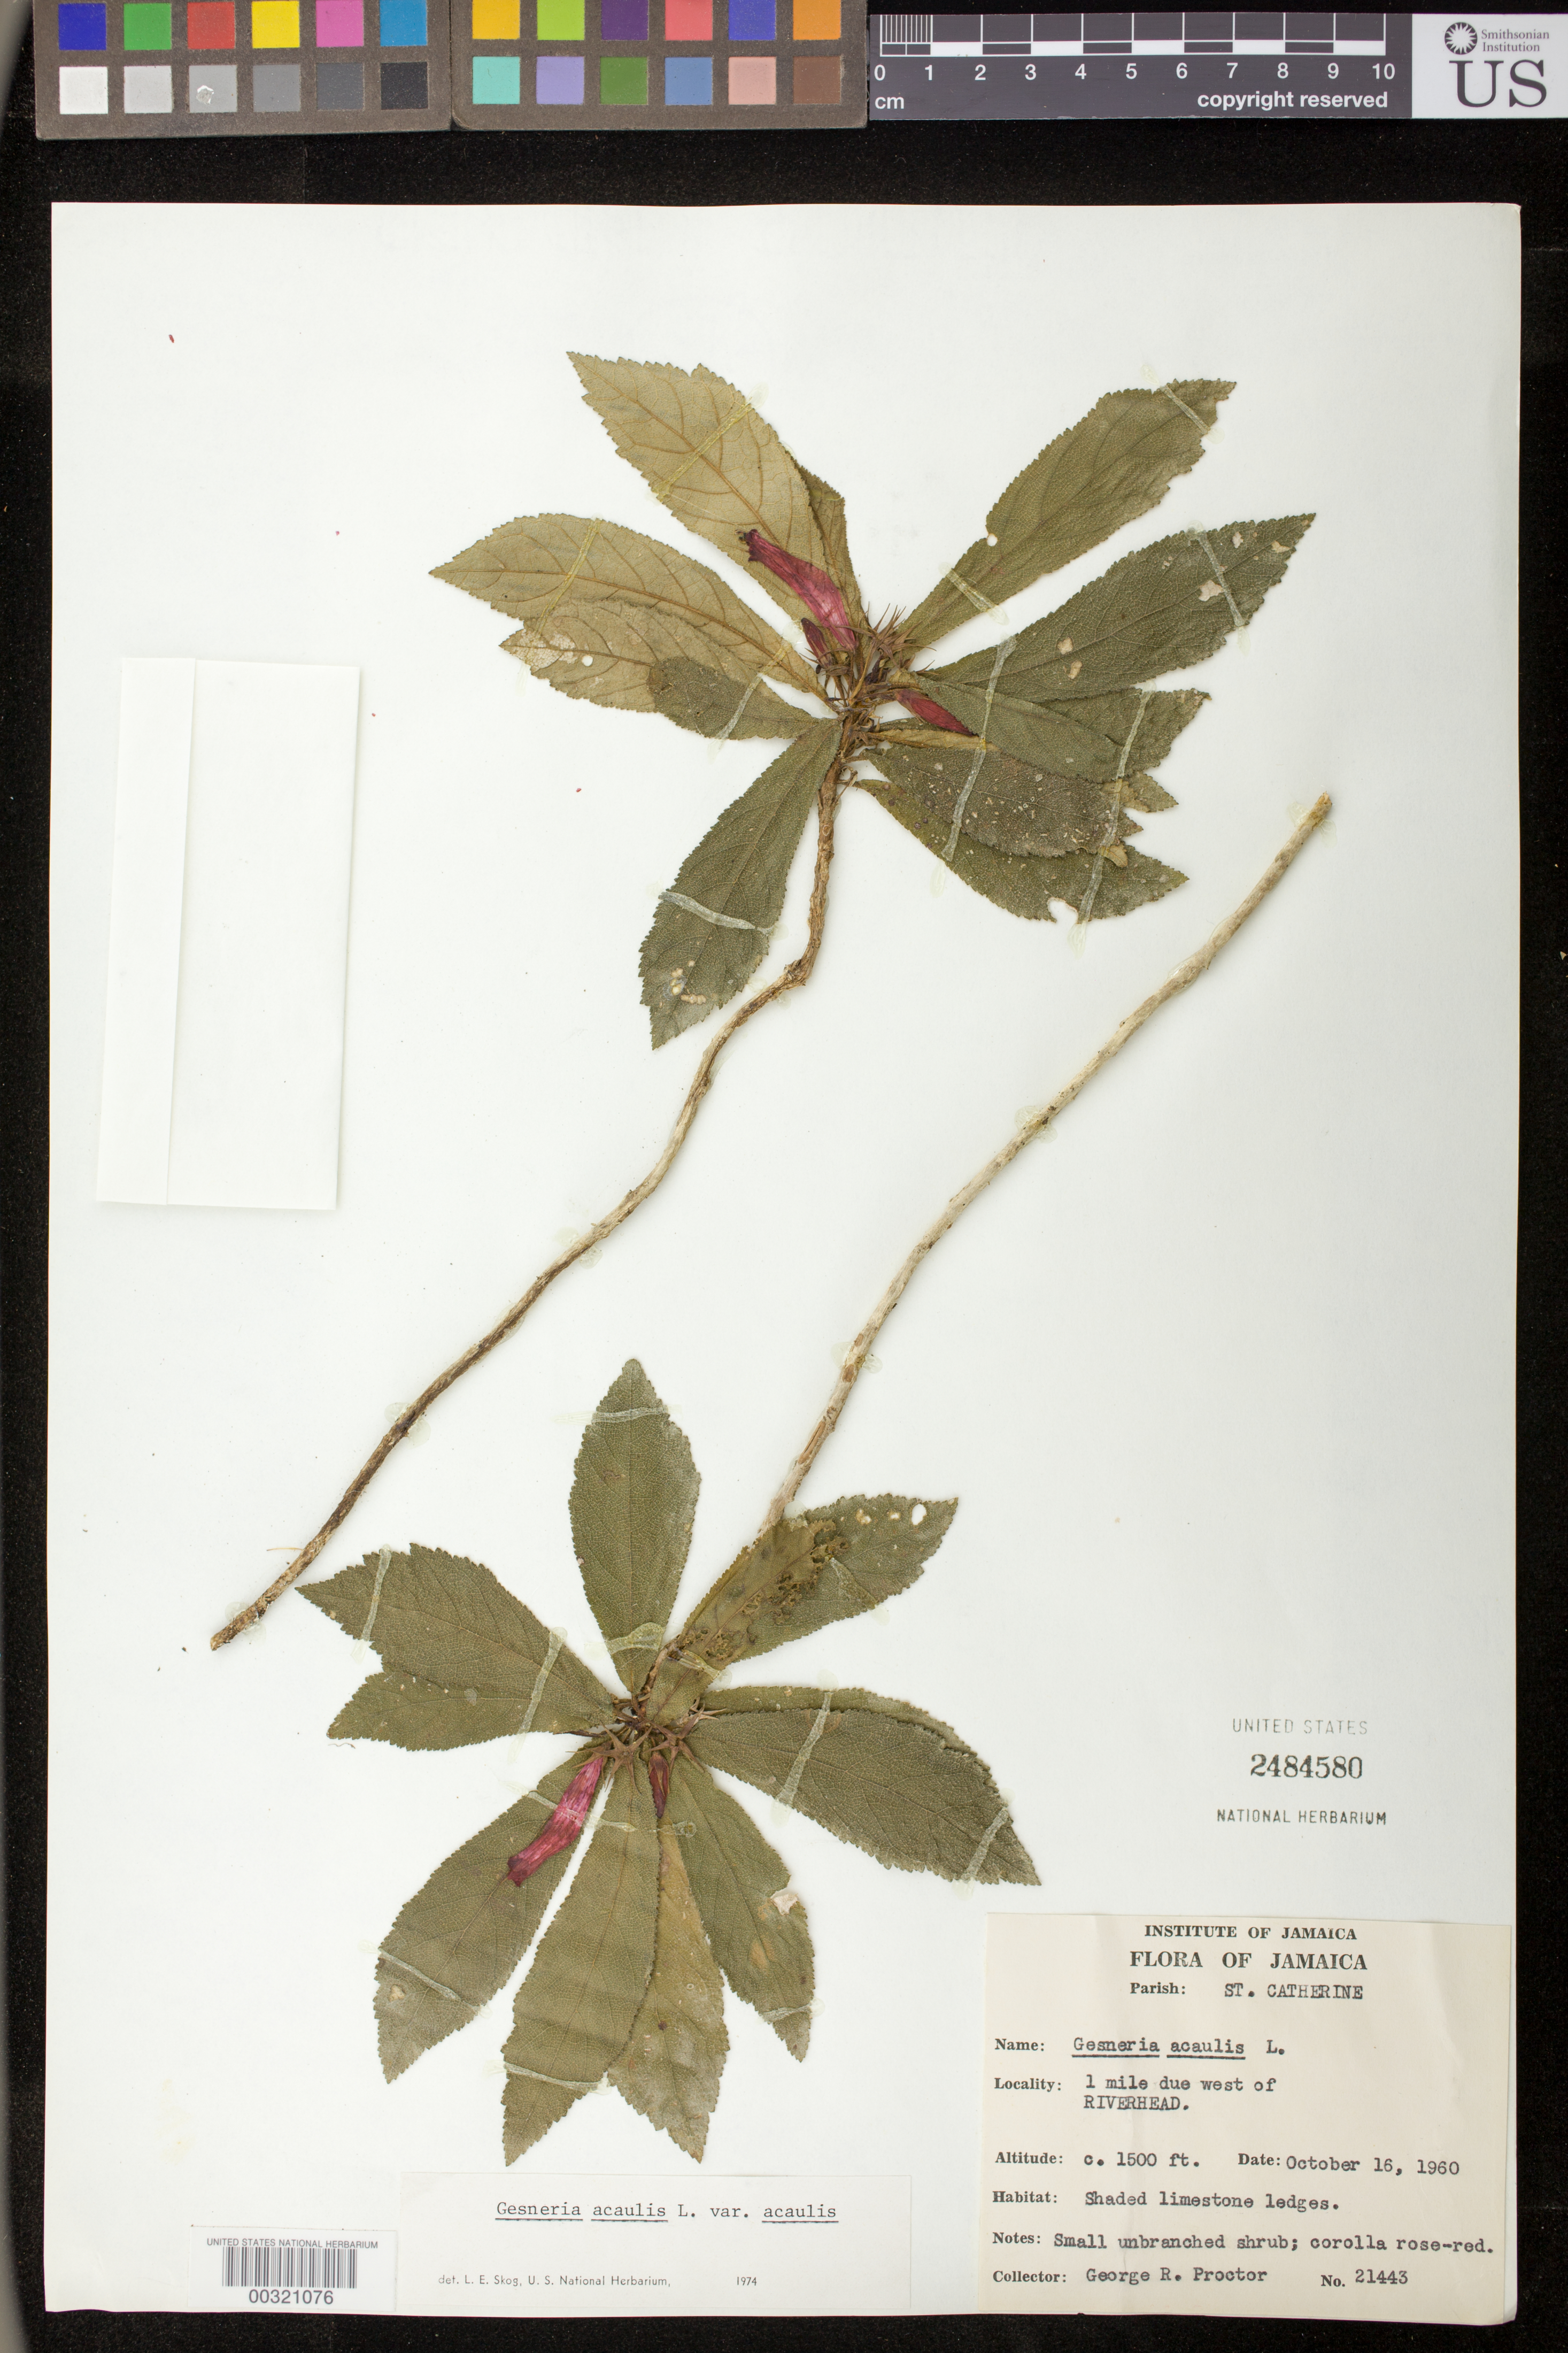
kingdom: Plantae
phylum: Tracheophyta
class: Magnoliopsida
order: Lamiales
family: Gesneriaceae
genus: Gesneria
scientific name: Gesneria acaulis var. acaulis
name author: L.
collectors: G. R. Proctor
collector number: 21443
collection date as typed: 16 Oct 1960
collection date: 1960-10-16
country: Jamaica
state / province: Saint Catherine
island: Jamaica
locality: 1 mi due W of Riverhead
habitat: Shaded limestone ledges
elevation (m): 457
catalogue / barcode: US 2484580